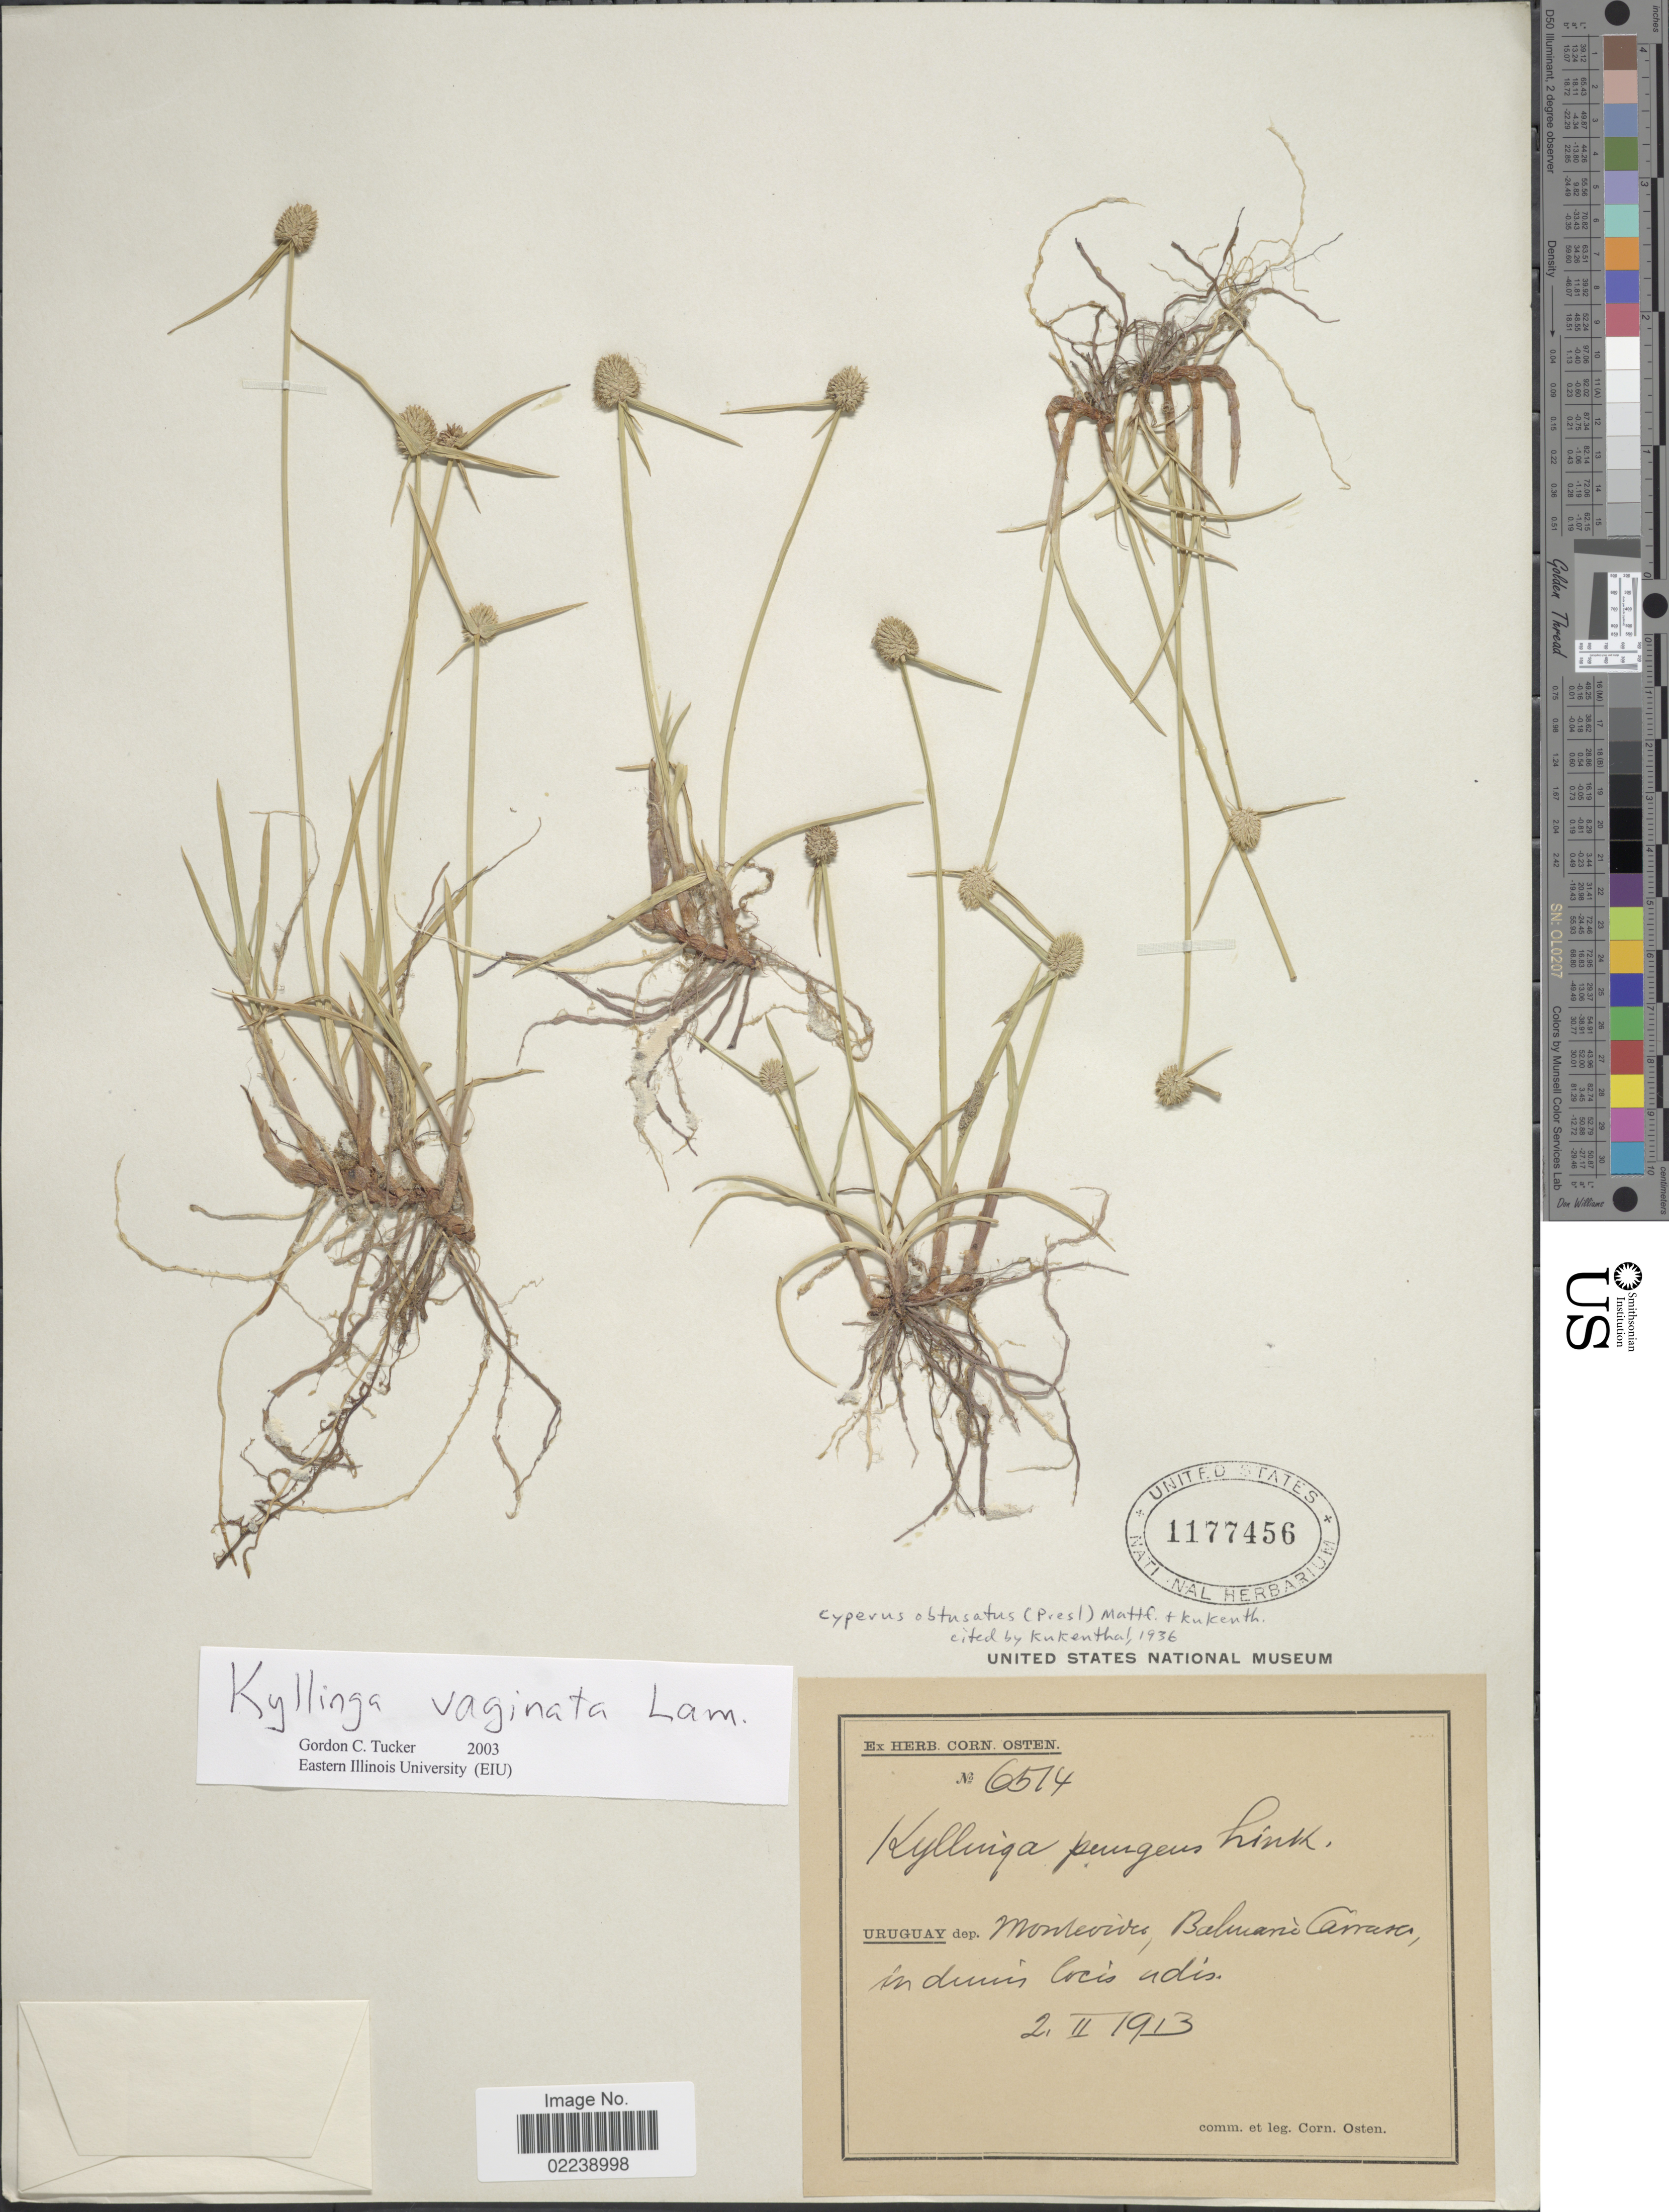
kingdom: Plantae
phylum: Tracheophyta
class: Liliopsida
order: Poales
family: Cyperaceae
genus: Cyperus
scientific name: Cyperus obtusatus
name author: (J. Presl & C. Presl) Mattf. & Kük.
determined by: Strong, M. T., (US), Smithsonian Institution - National Museum of Natural History (UNITED STATES)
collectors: C. Osten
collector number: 6514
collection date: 1913-02-02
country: Uruguay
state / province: Montevideo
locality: Balmani Carrasa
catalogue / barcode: US 1177456